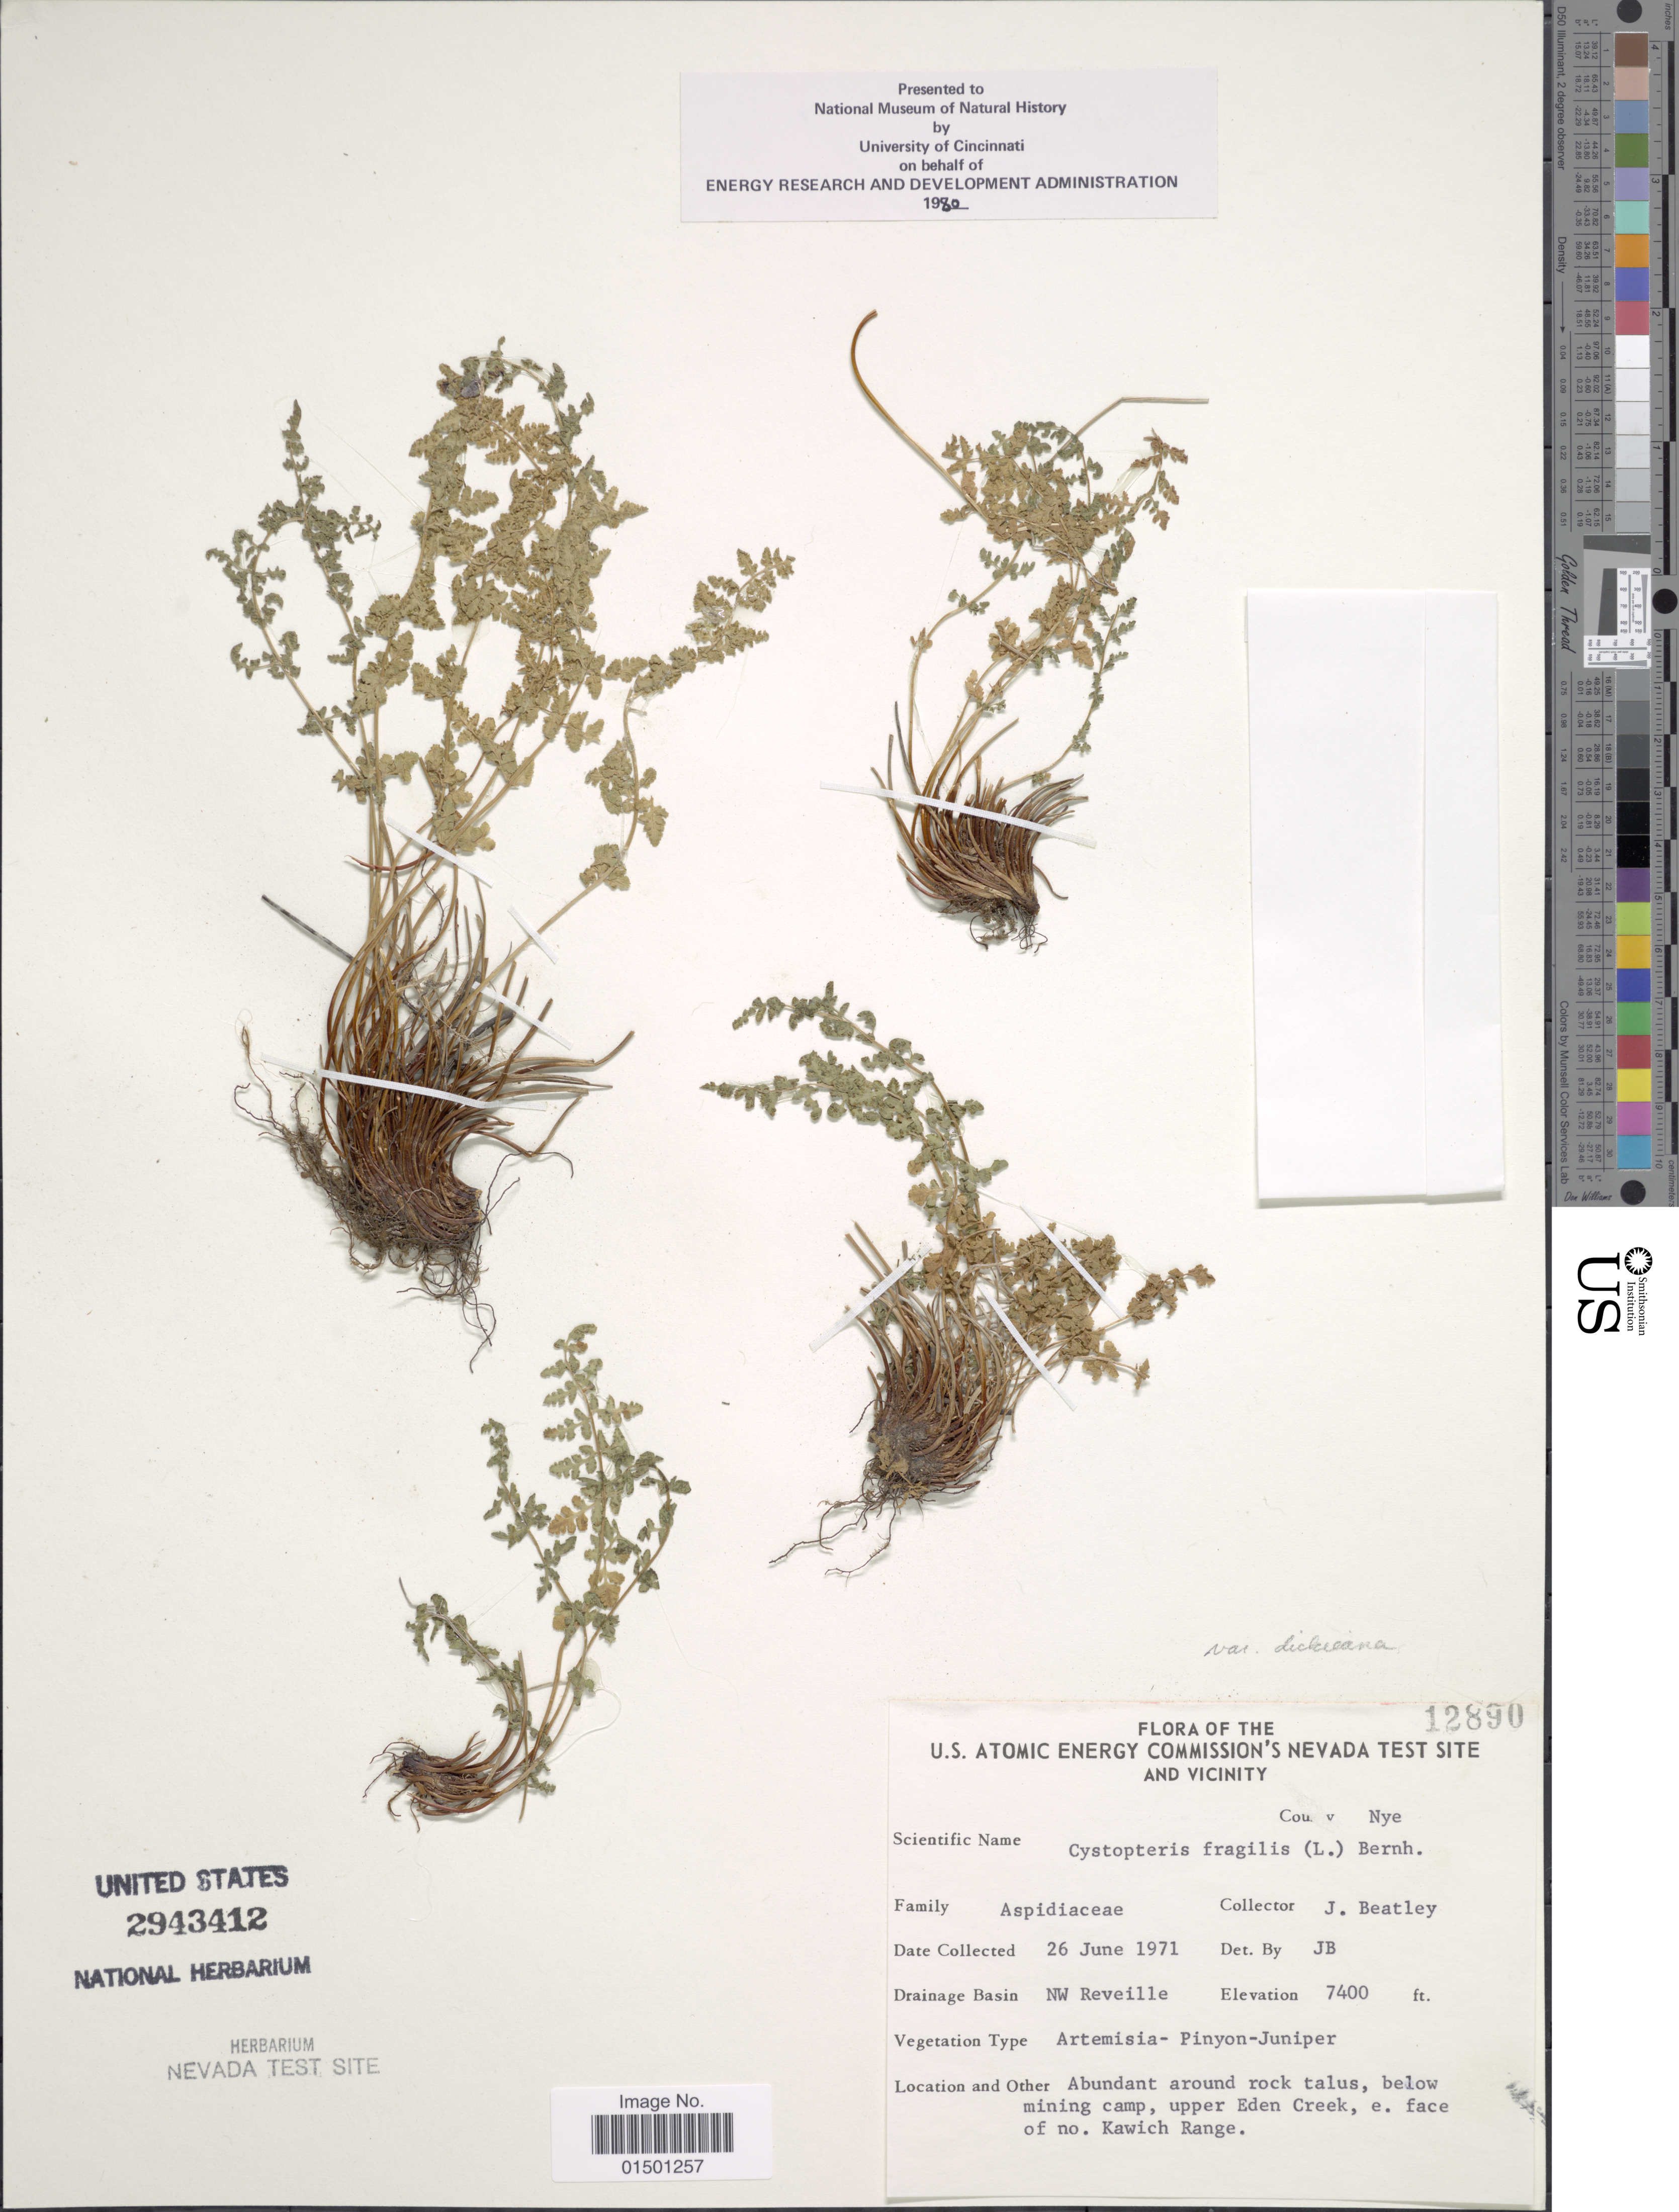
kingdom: Plantae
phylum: Tracheophyta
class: Polypodiopsida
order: Polypodiales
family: Cystopteridaceae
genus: Cystopteris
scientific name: Cystopteris fragilis var. dickieana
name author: B. Boivin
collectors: J. C. Beatley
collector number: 12890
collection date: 1971-06-26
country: United States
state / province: Nevada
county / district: Nye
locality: Below mining camp, upper Eden Creek, e. face of no. Kawich Range. Nye County, U.S. Atomic Energy Commission's Neveda Test Site and vicinity.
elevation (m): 2256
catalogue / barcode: US 2943412